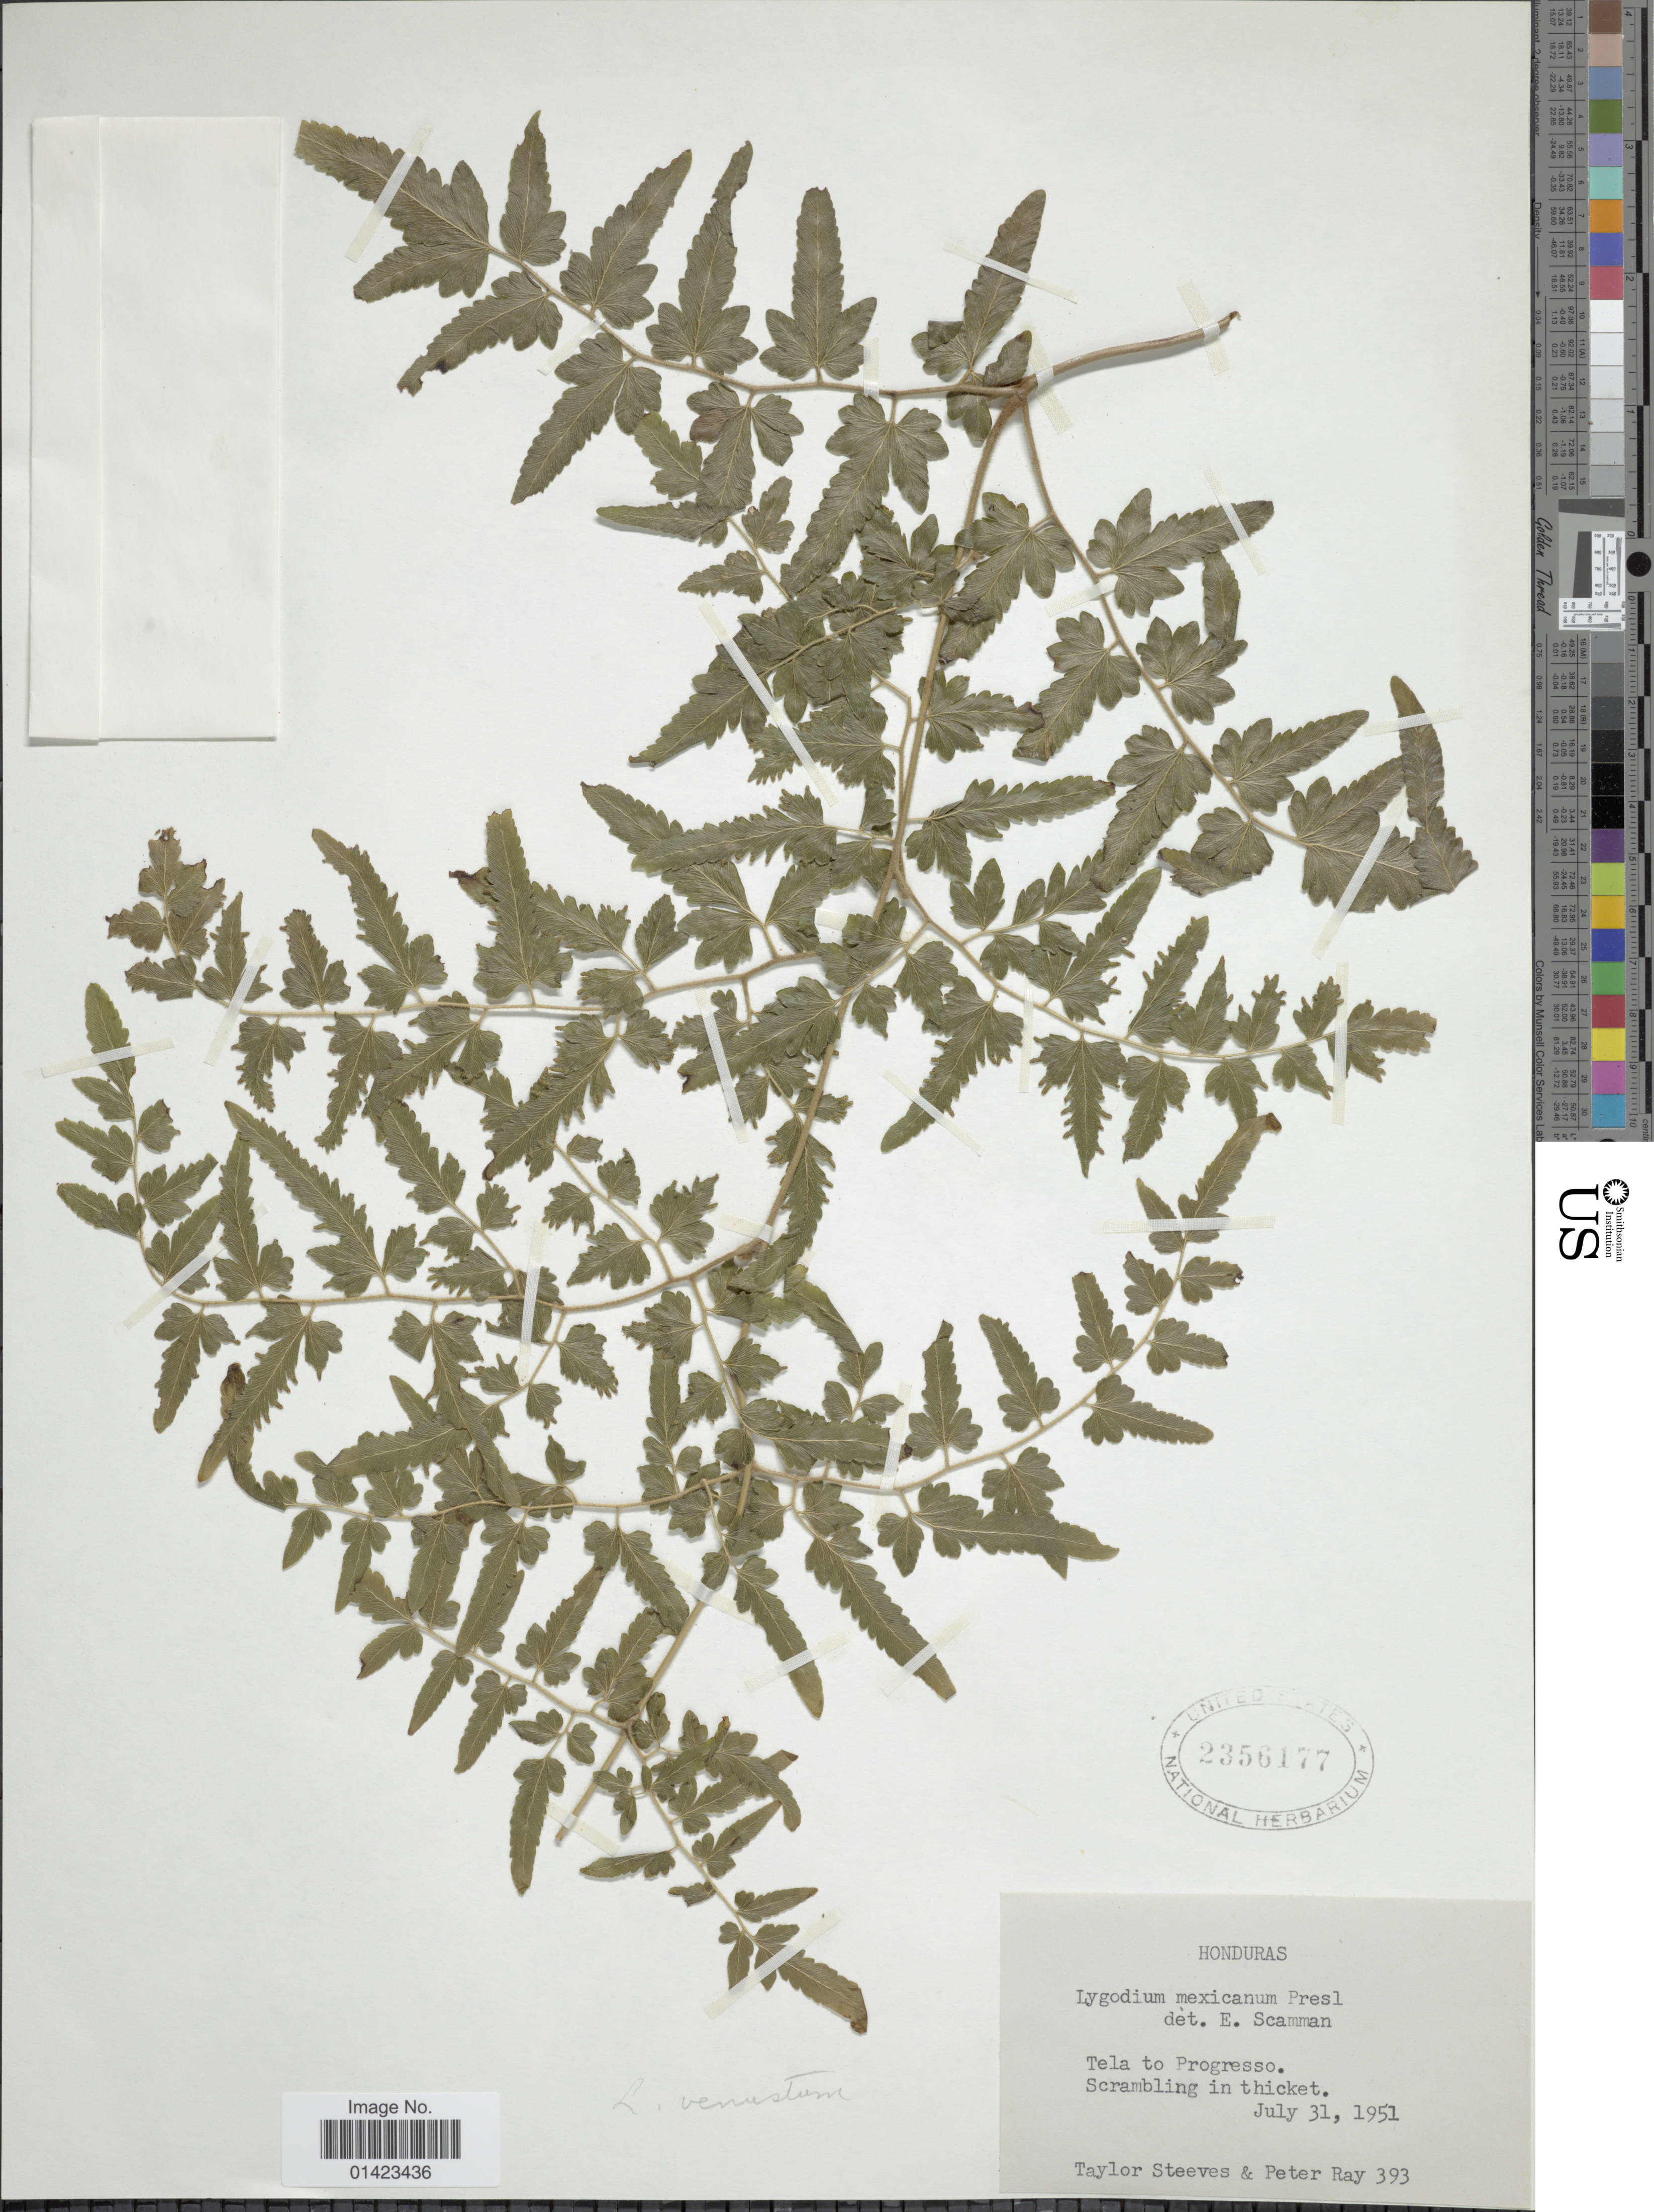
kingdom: Plantae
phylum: Tracheophyta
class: Polypodiopsida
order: Schizaeales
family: Lygodiaceae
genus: Lygodium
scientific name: Lygodium venustum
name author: Sw.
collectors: T. Steeves & P. Ray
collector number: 393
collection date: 1951-07-31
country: Honduras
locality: Tela to Progresso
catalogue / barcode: US 2356177